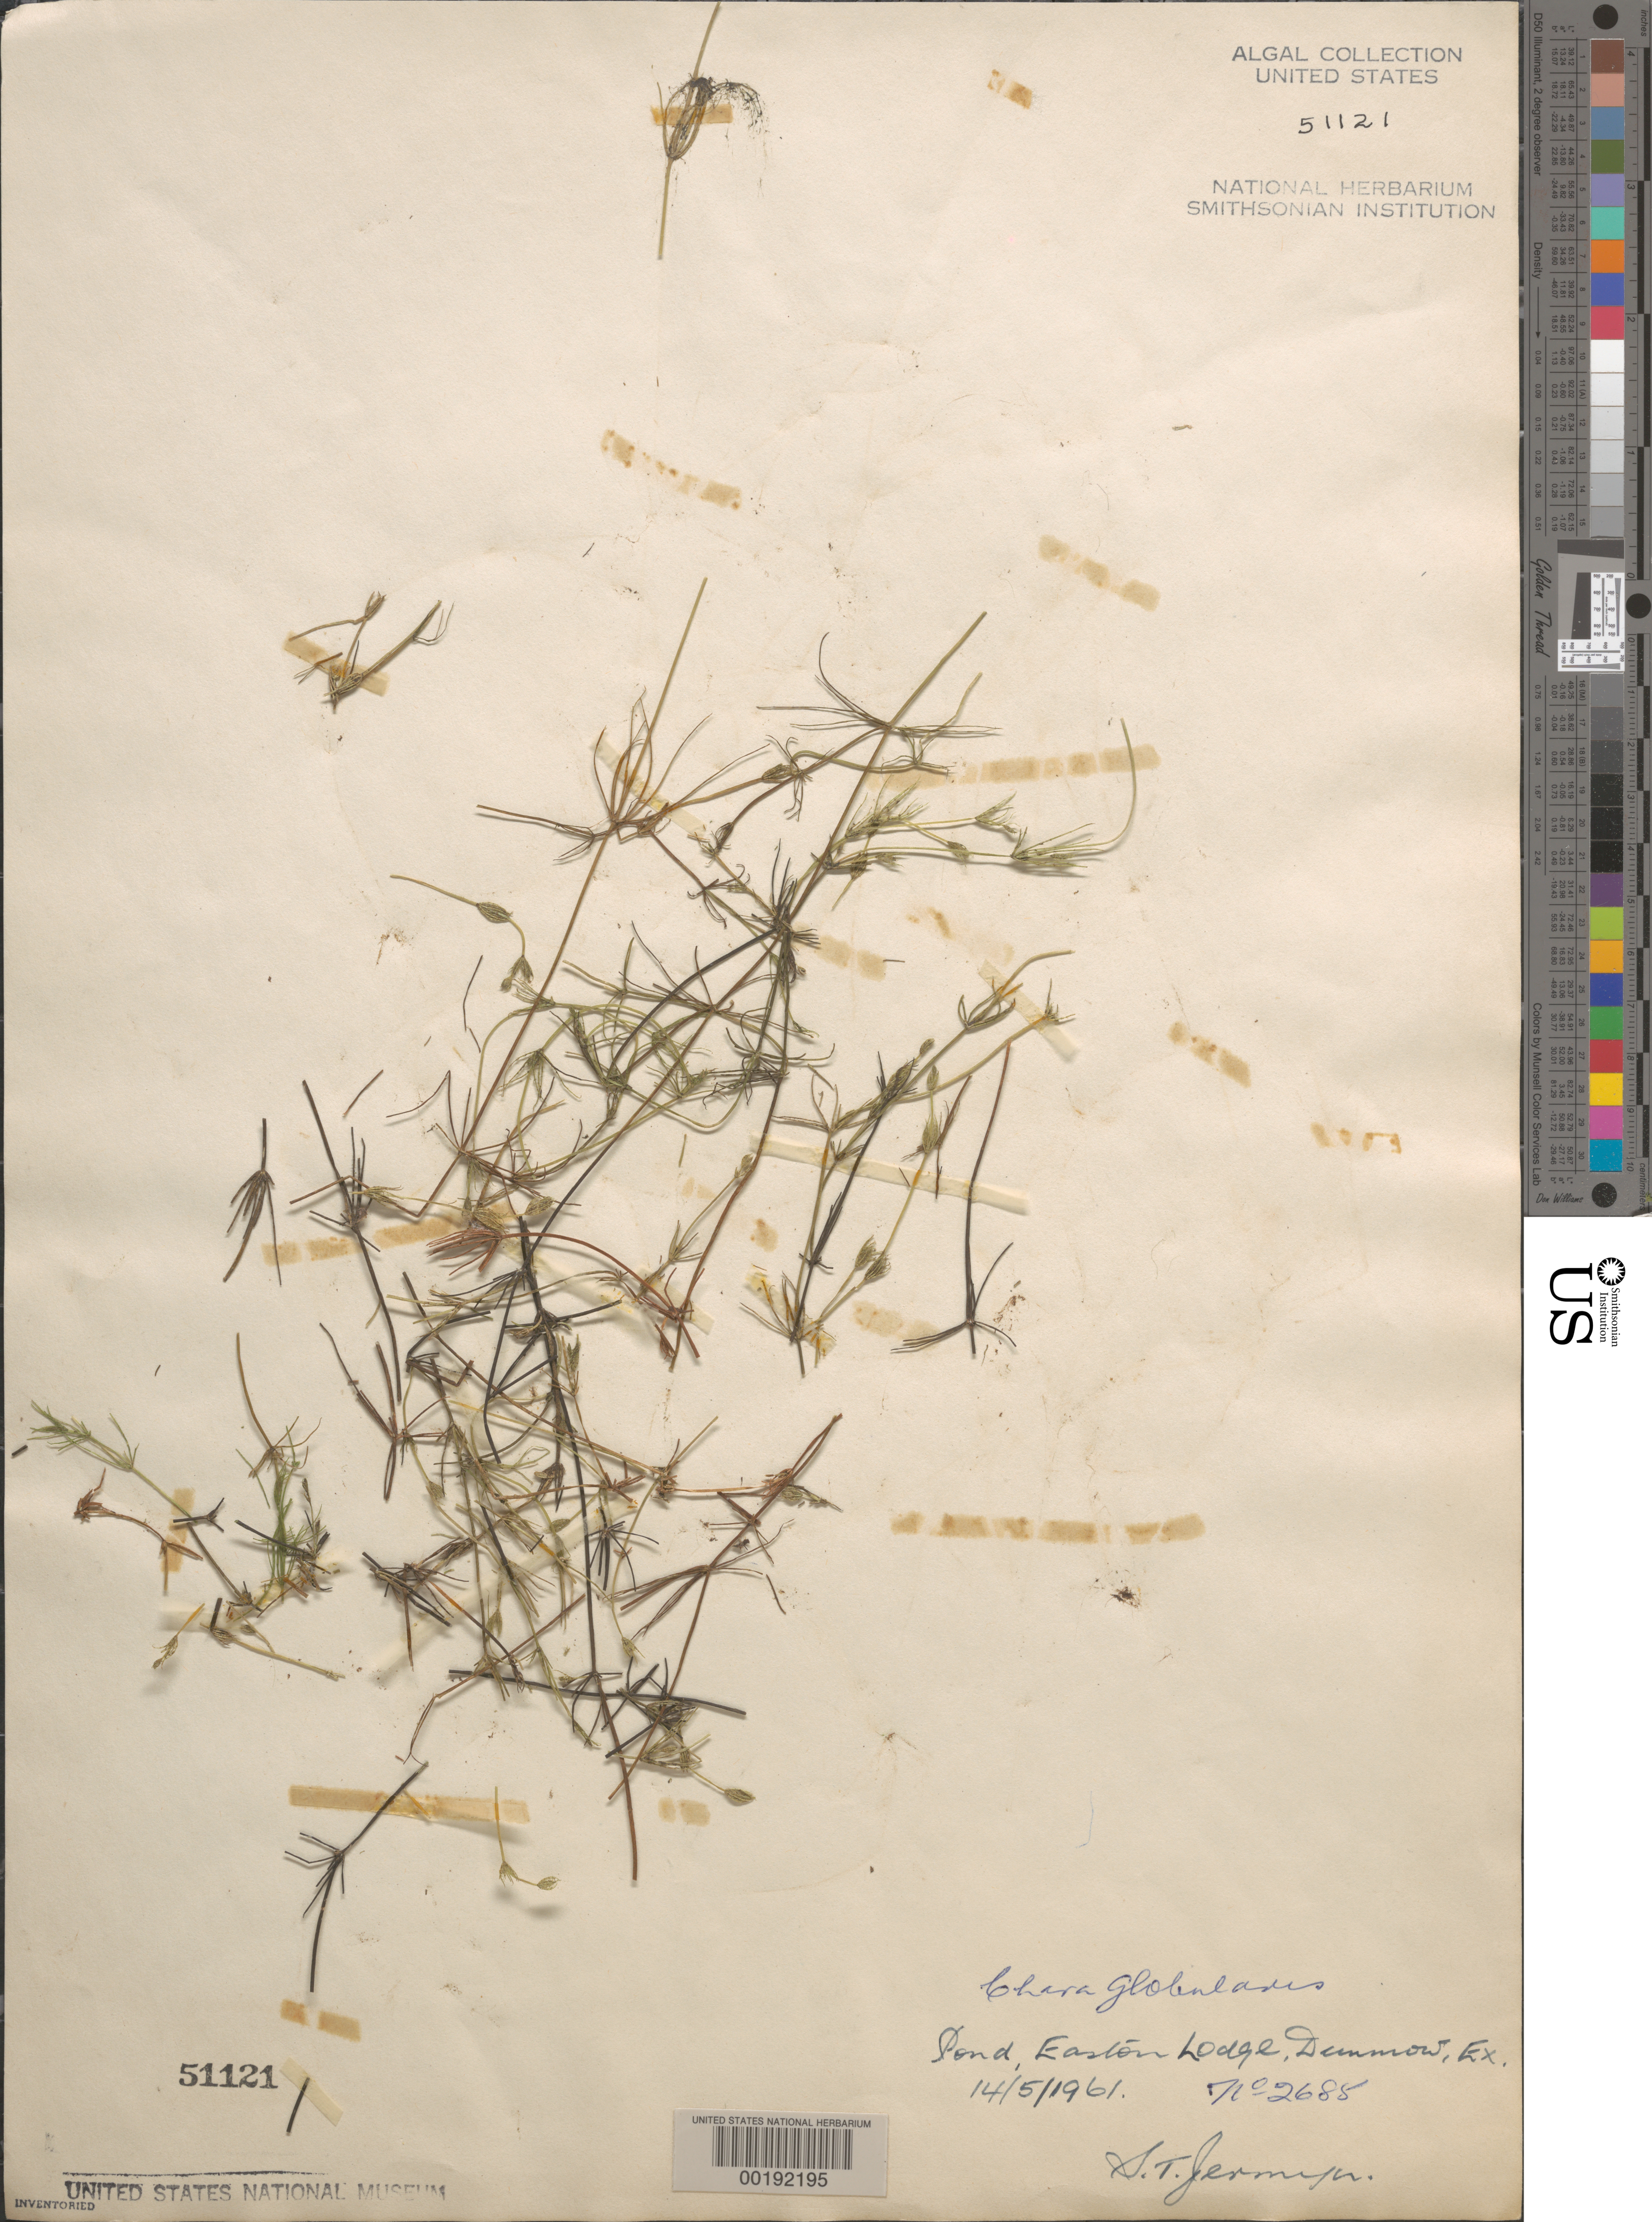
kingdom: Plantae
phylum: Charophyta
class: Charophyceae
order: Charales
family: Characeae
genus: Chara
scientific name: Chara globularis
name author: Thuiller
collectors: S. Jermyn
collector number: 2685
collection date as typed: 14 May 1961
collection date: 1961-05-14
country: United Kingdom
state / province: England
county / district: Essex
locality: Easton Lodge, Dunmow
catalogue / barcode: US 51121